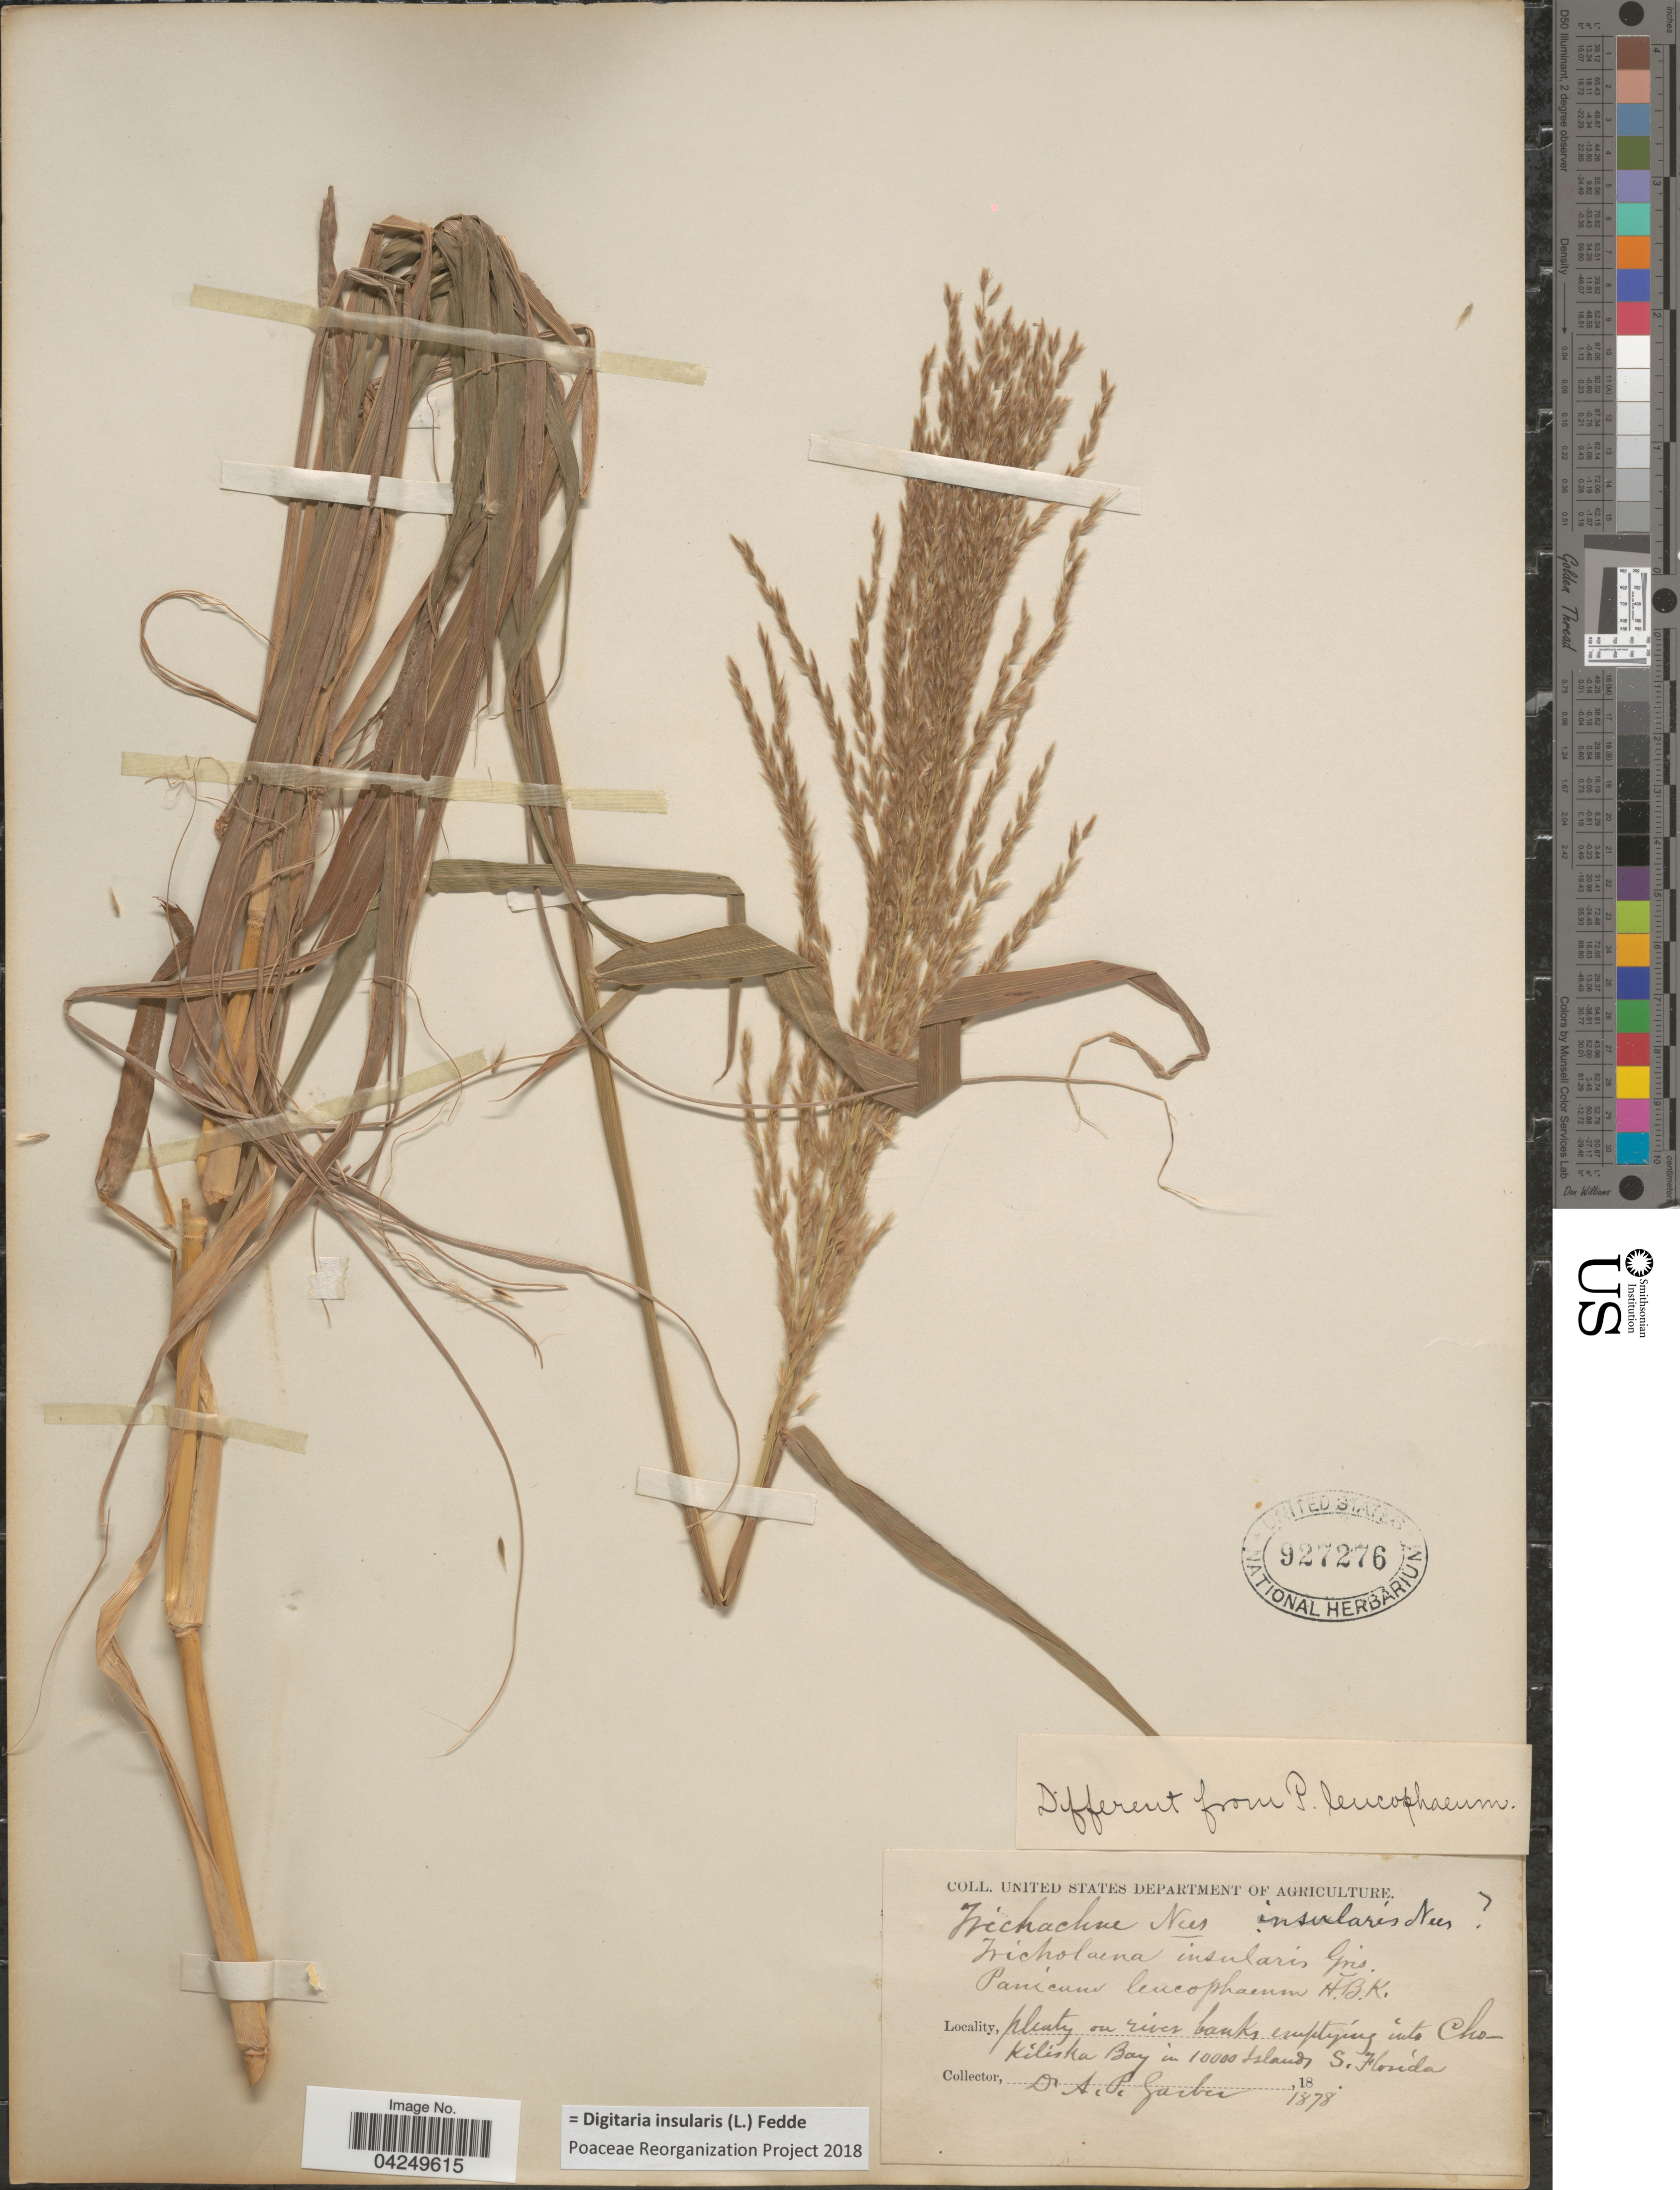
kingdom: Plantae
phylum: Tracheophyta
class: Liliopsida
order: Poales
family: Poaceae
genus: Digitaria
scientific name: Digitaria insularis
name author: (L.) Fedde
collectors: A. P. Garber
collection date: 1878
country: United States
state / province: Florida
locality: On river banks emptying into Chokiliska Bay in 10000 Islands S. Florida.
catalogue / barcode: US 927276